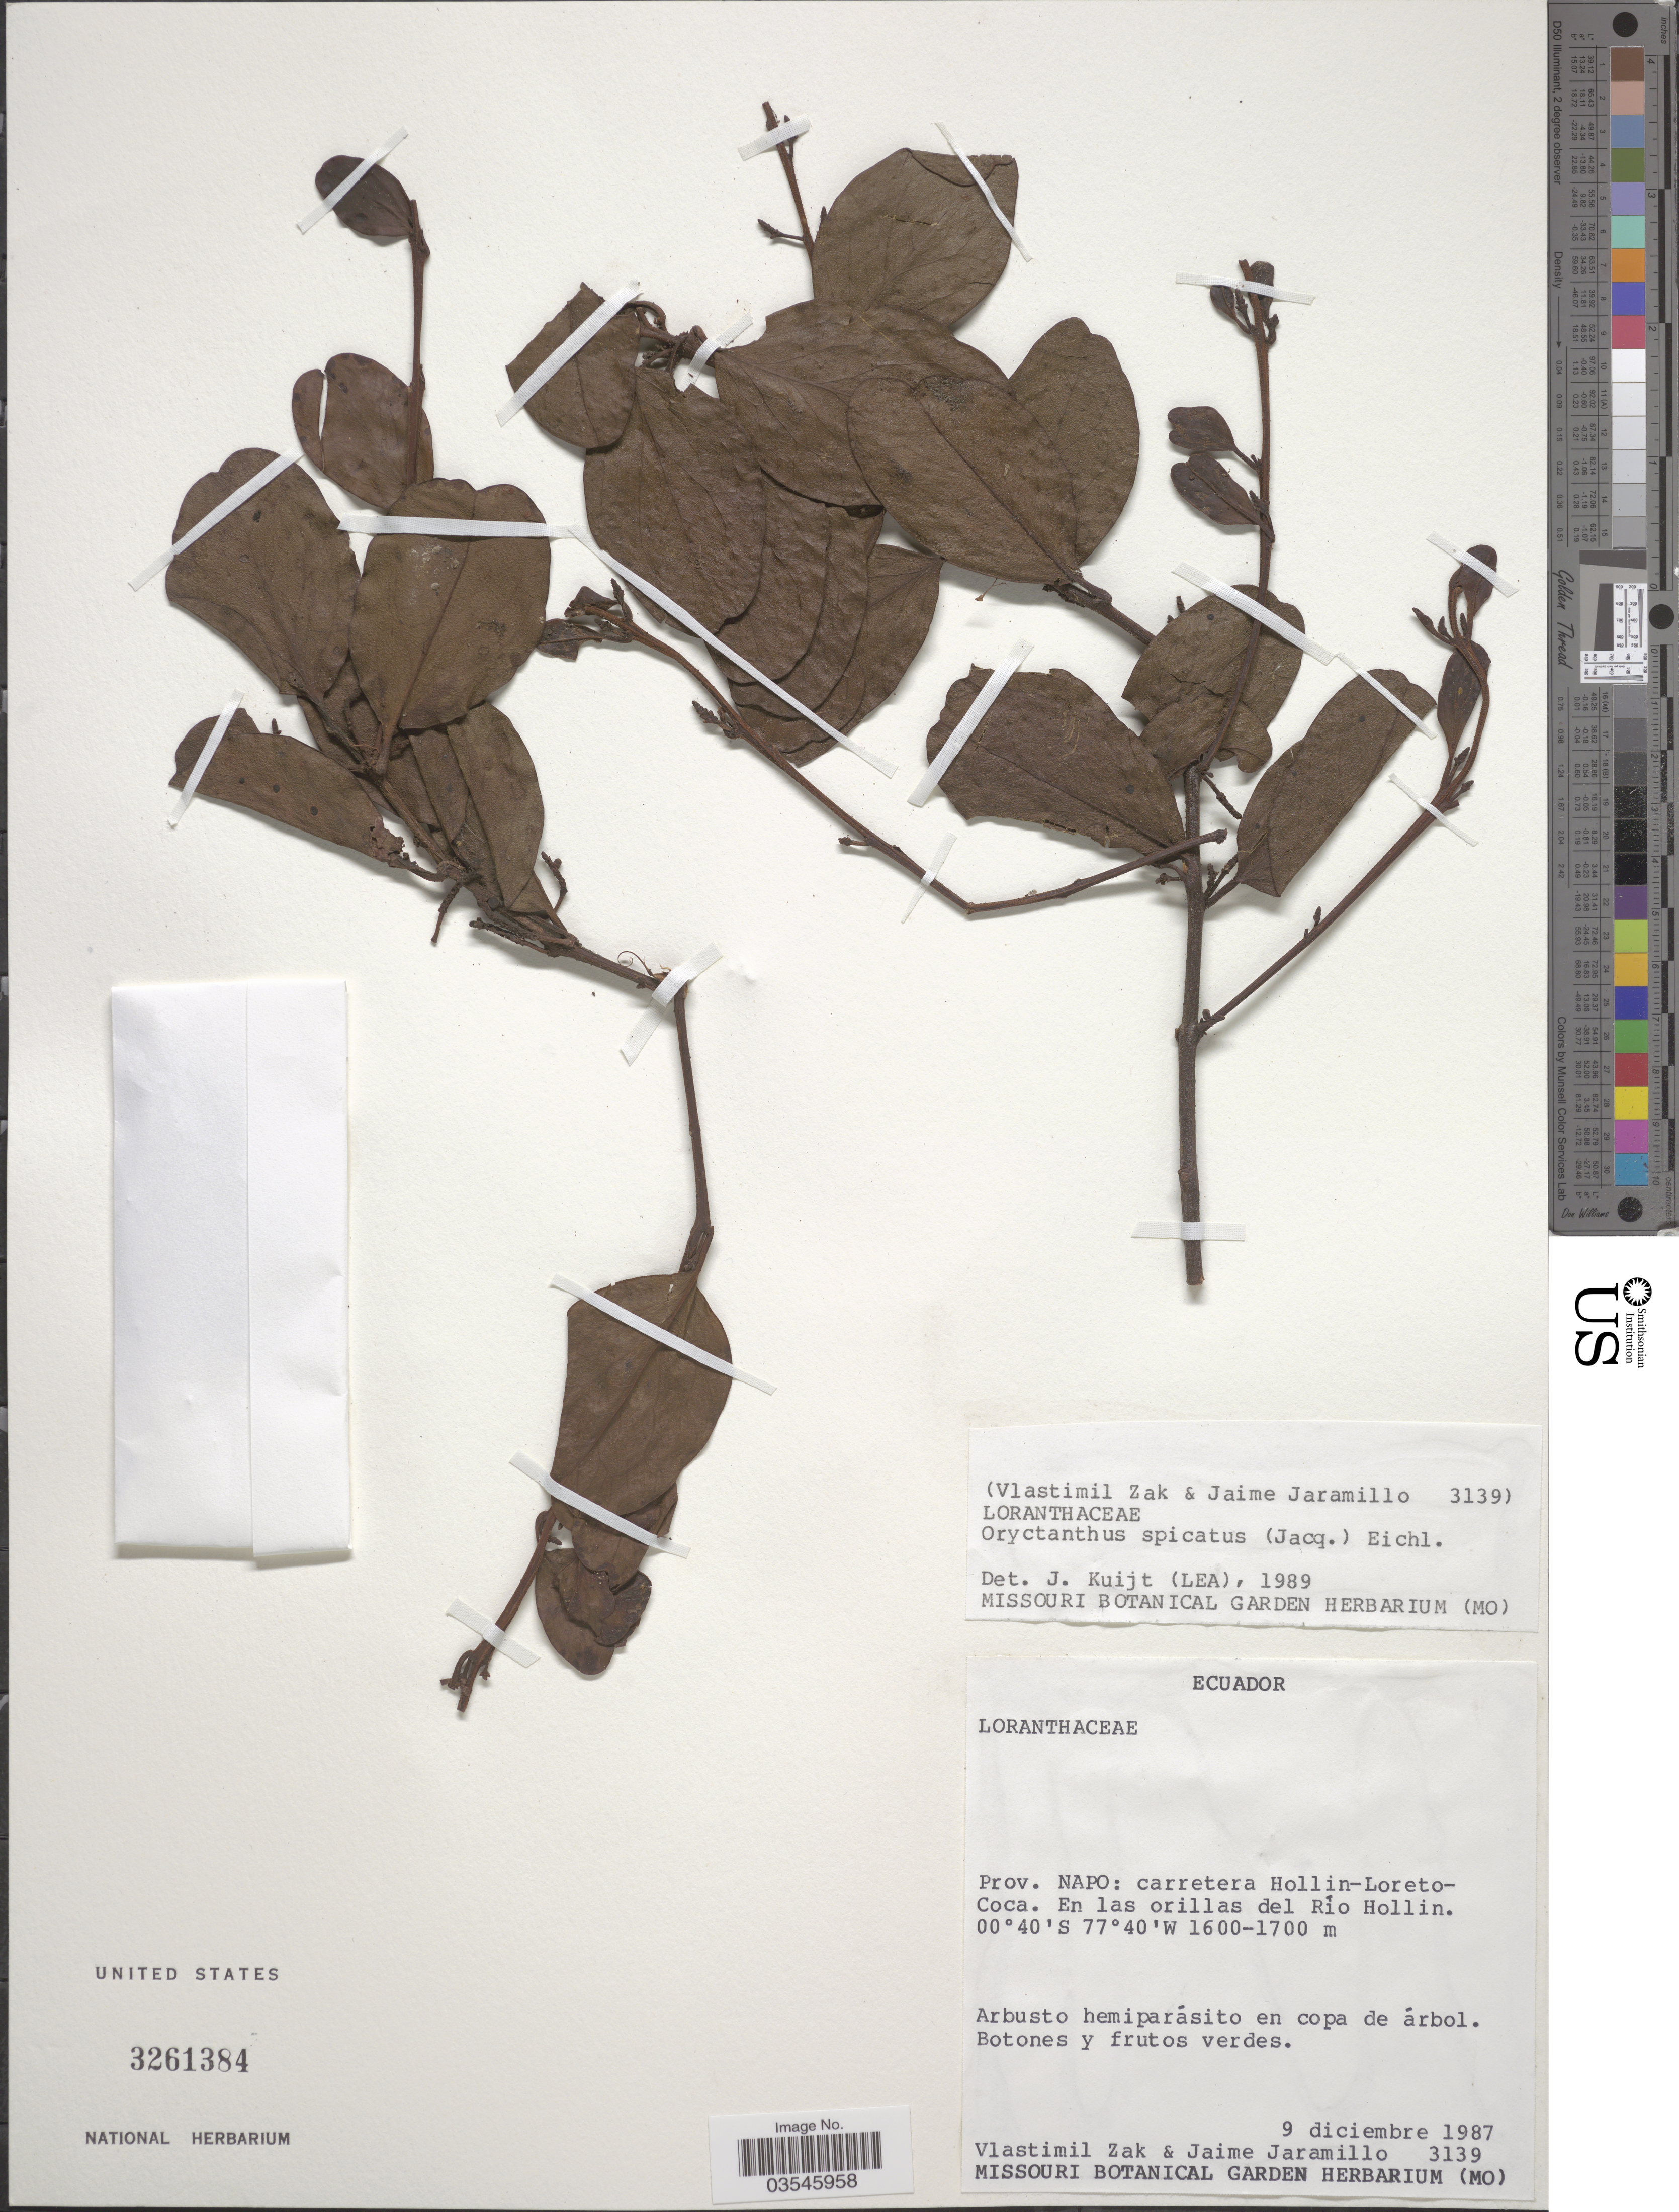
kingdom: Plantae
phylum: Tracheophyta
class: Magnoliopsida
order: Santalales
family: Loranthaceae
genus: Oryctanthus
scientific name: Oryctanthus spicatus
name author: (Jacq.) Eichler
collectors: V. Zak & J. Jaramillo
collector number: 3139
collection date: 1987-12-09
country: Ecuador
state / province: Napo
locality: Carretera Hollin-Loreto-Coca. En las orillas del Río Hollin.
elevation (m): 1600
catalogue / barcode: US 3261384